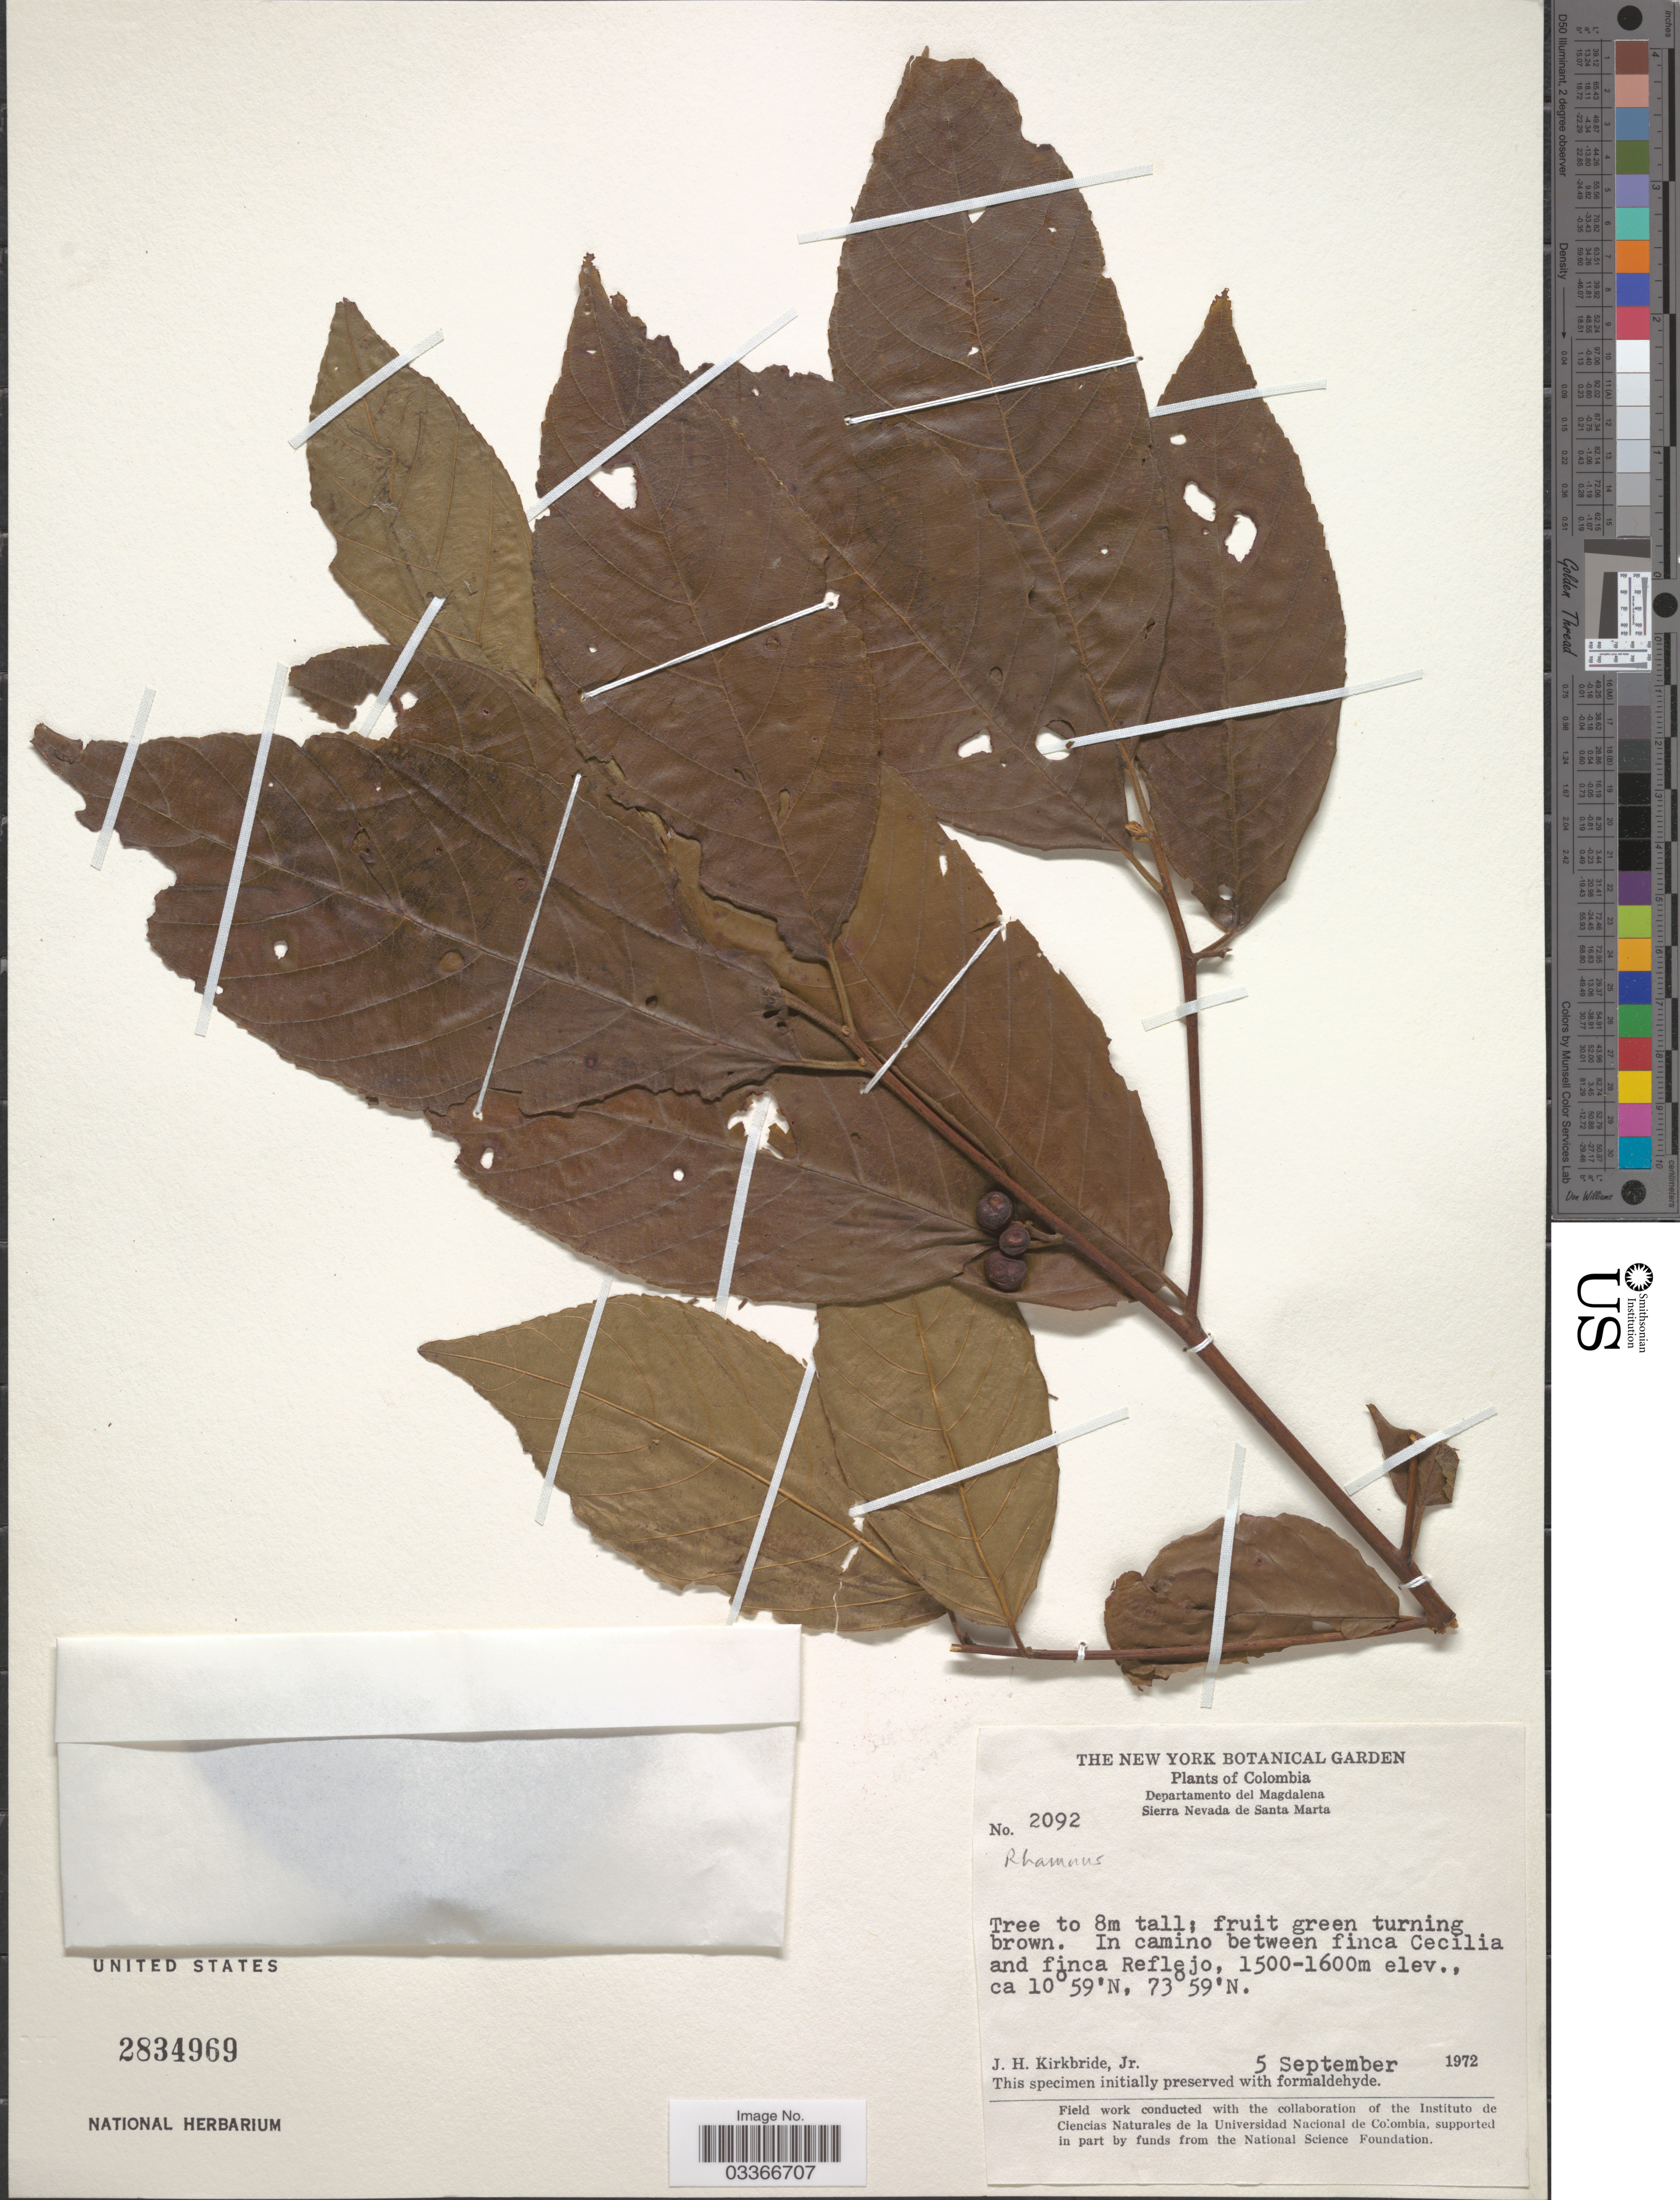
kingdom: Plantae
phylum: Tracheophyta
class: Magnoliopsida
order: Rosales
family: Rhamnaceae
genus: Rhamnus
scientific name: Rhamnus sp.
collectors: J. H. Kirkbride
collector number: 2092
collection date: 1972-09-05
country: Colombia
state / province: Magdalena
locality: Departamento del Magdalena. Sierra Nevada de Santa Marta. In camino between finca Cecilia and finca Reflejo.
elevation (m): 1500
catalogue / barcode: US 2834969